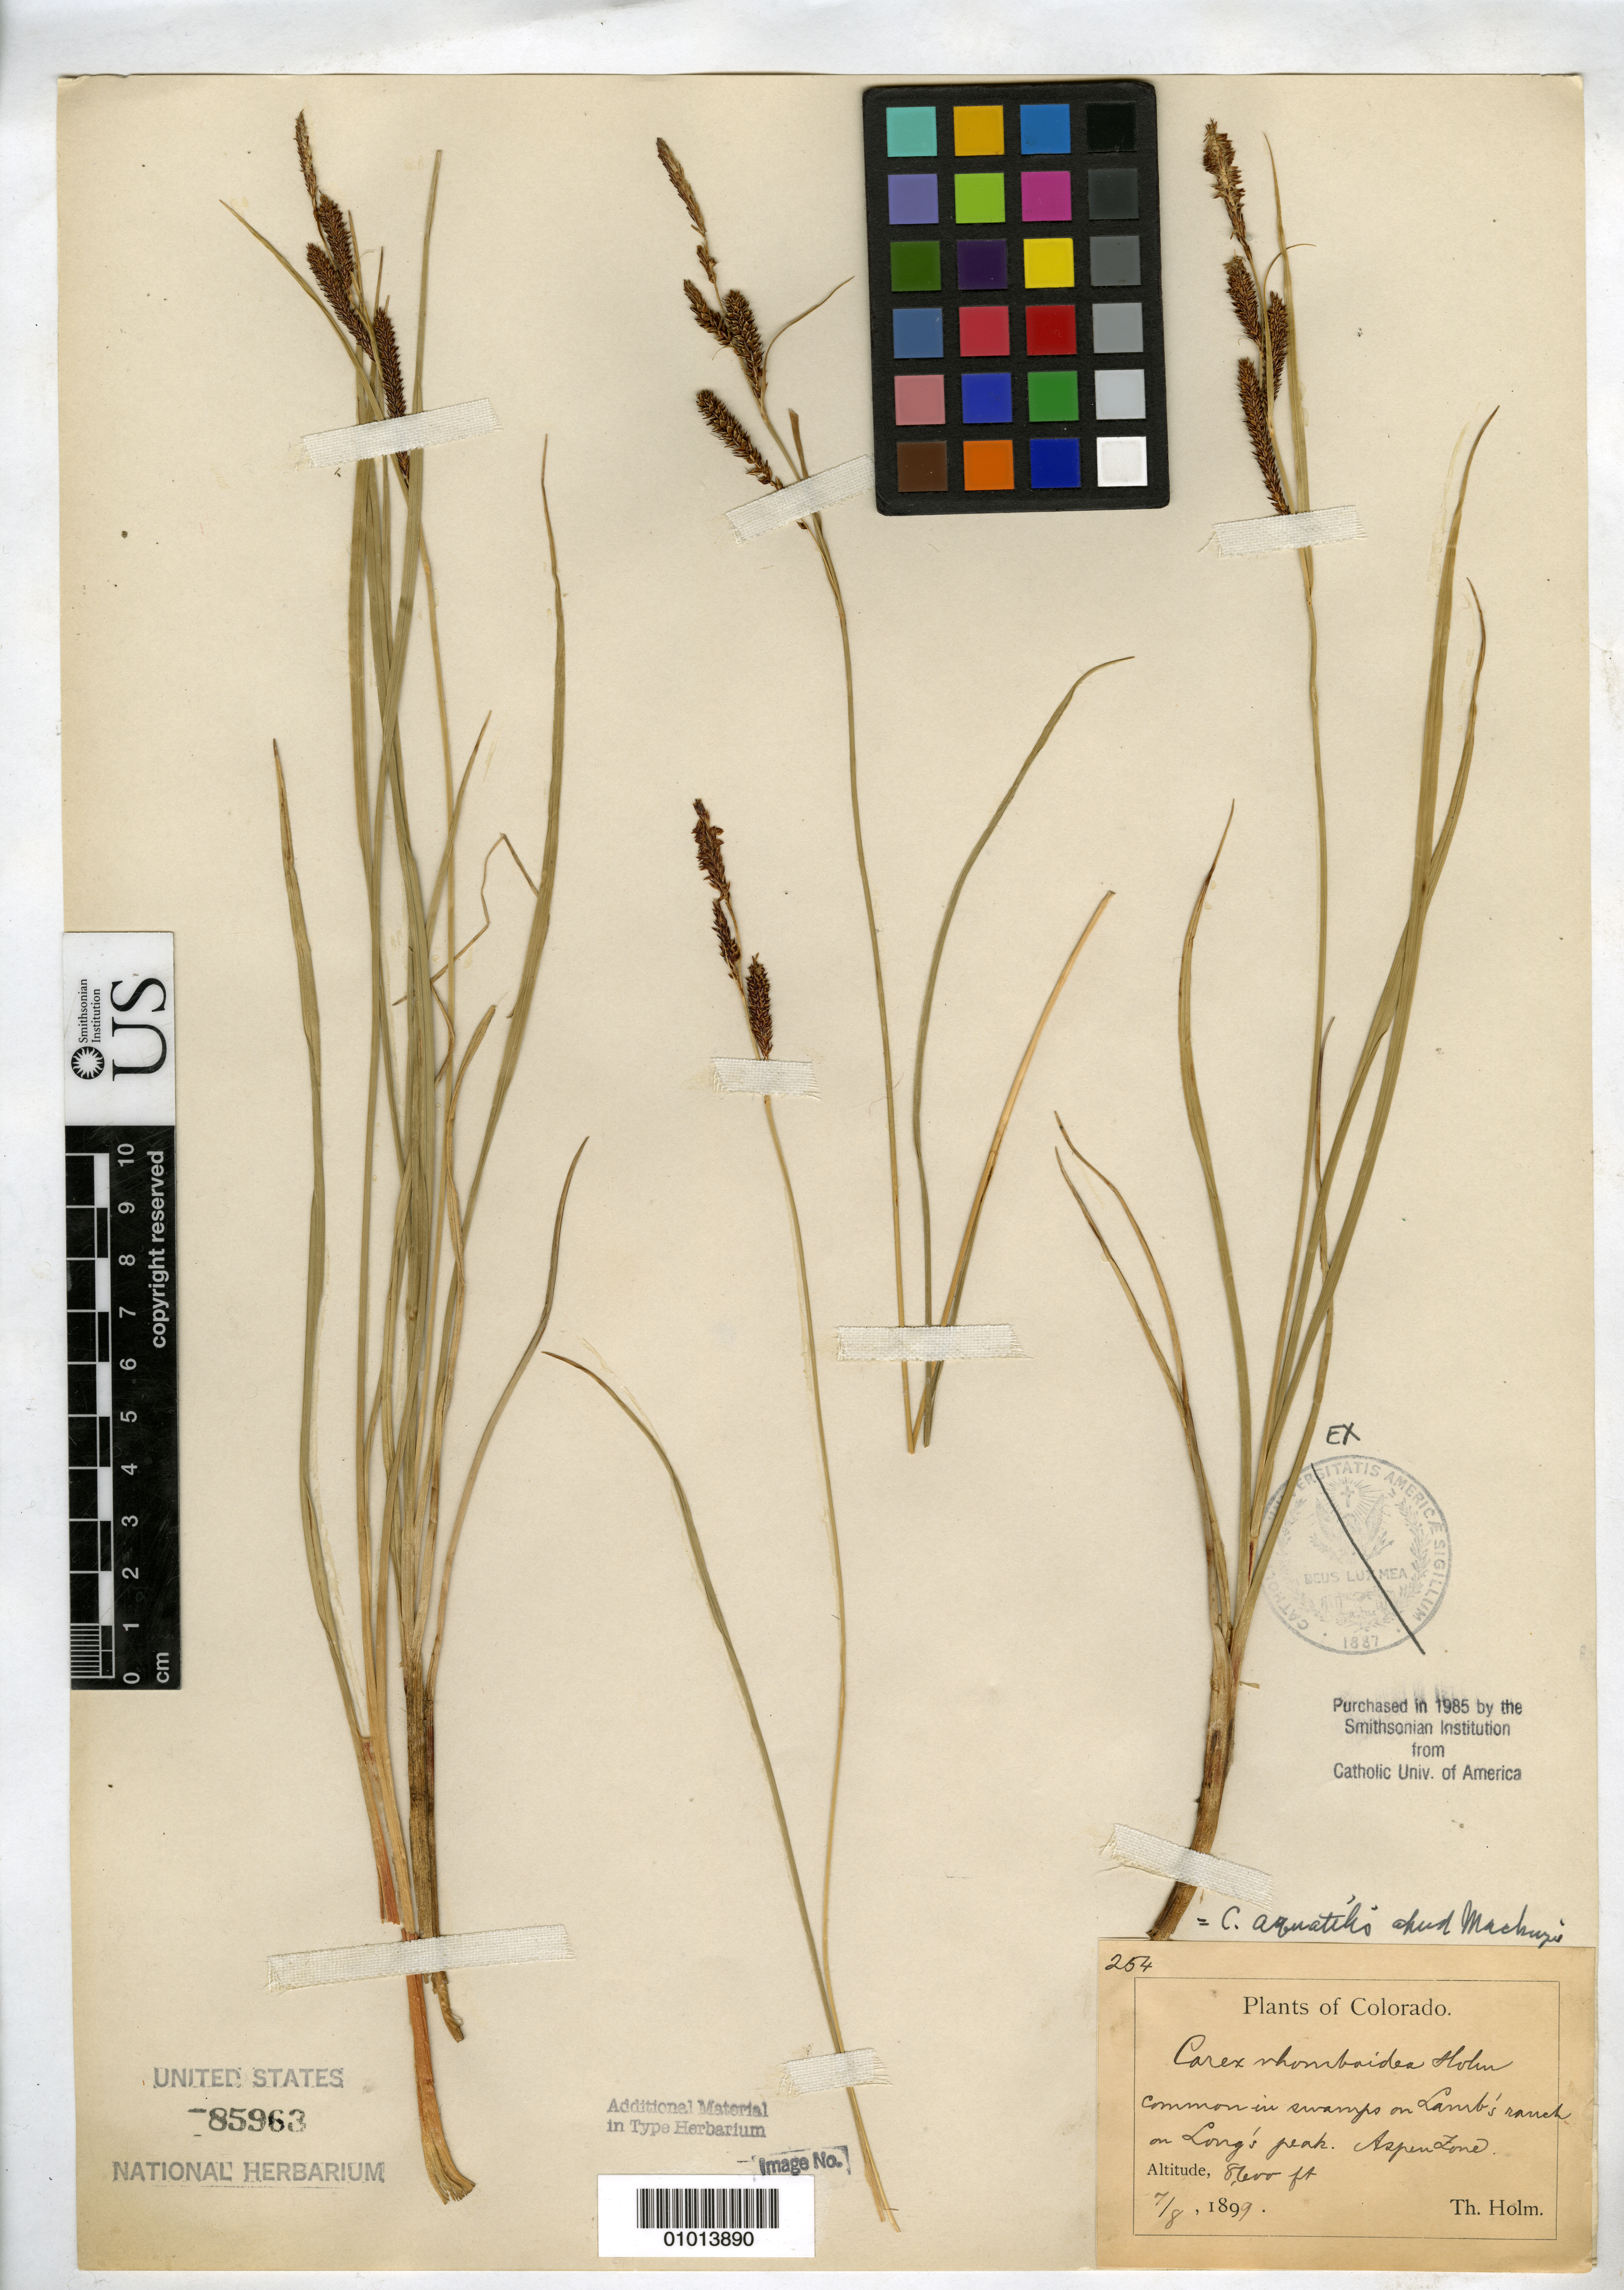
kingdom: Plantae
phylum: Tracheophyta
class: Liliopsida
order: Poales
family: Cyperaceae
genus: Carex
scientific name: Carex rhomboidea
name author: Holm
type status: Isosyntype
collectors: H. T. Holm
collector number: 254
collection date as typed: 07 Aug 1899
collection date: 1899-08-07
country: United States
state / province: Colorado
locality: Swamps on Lamb's Ranch on Long's Peak, Aspen Lane.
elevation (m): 2621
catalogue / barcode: US 85963